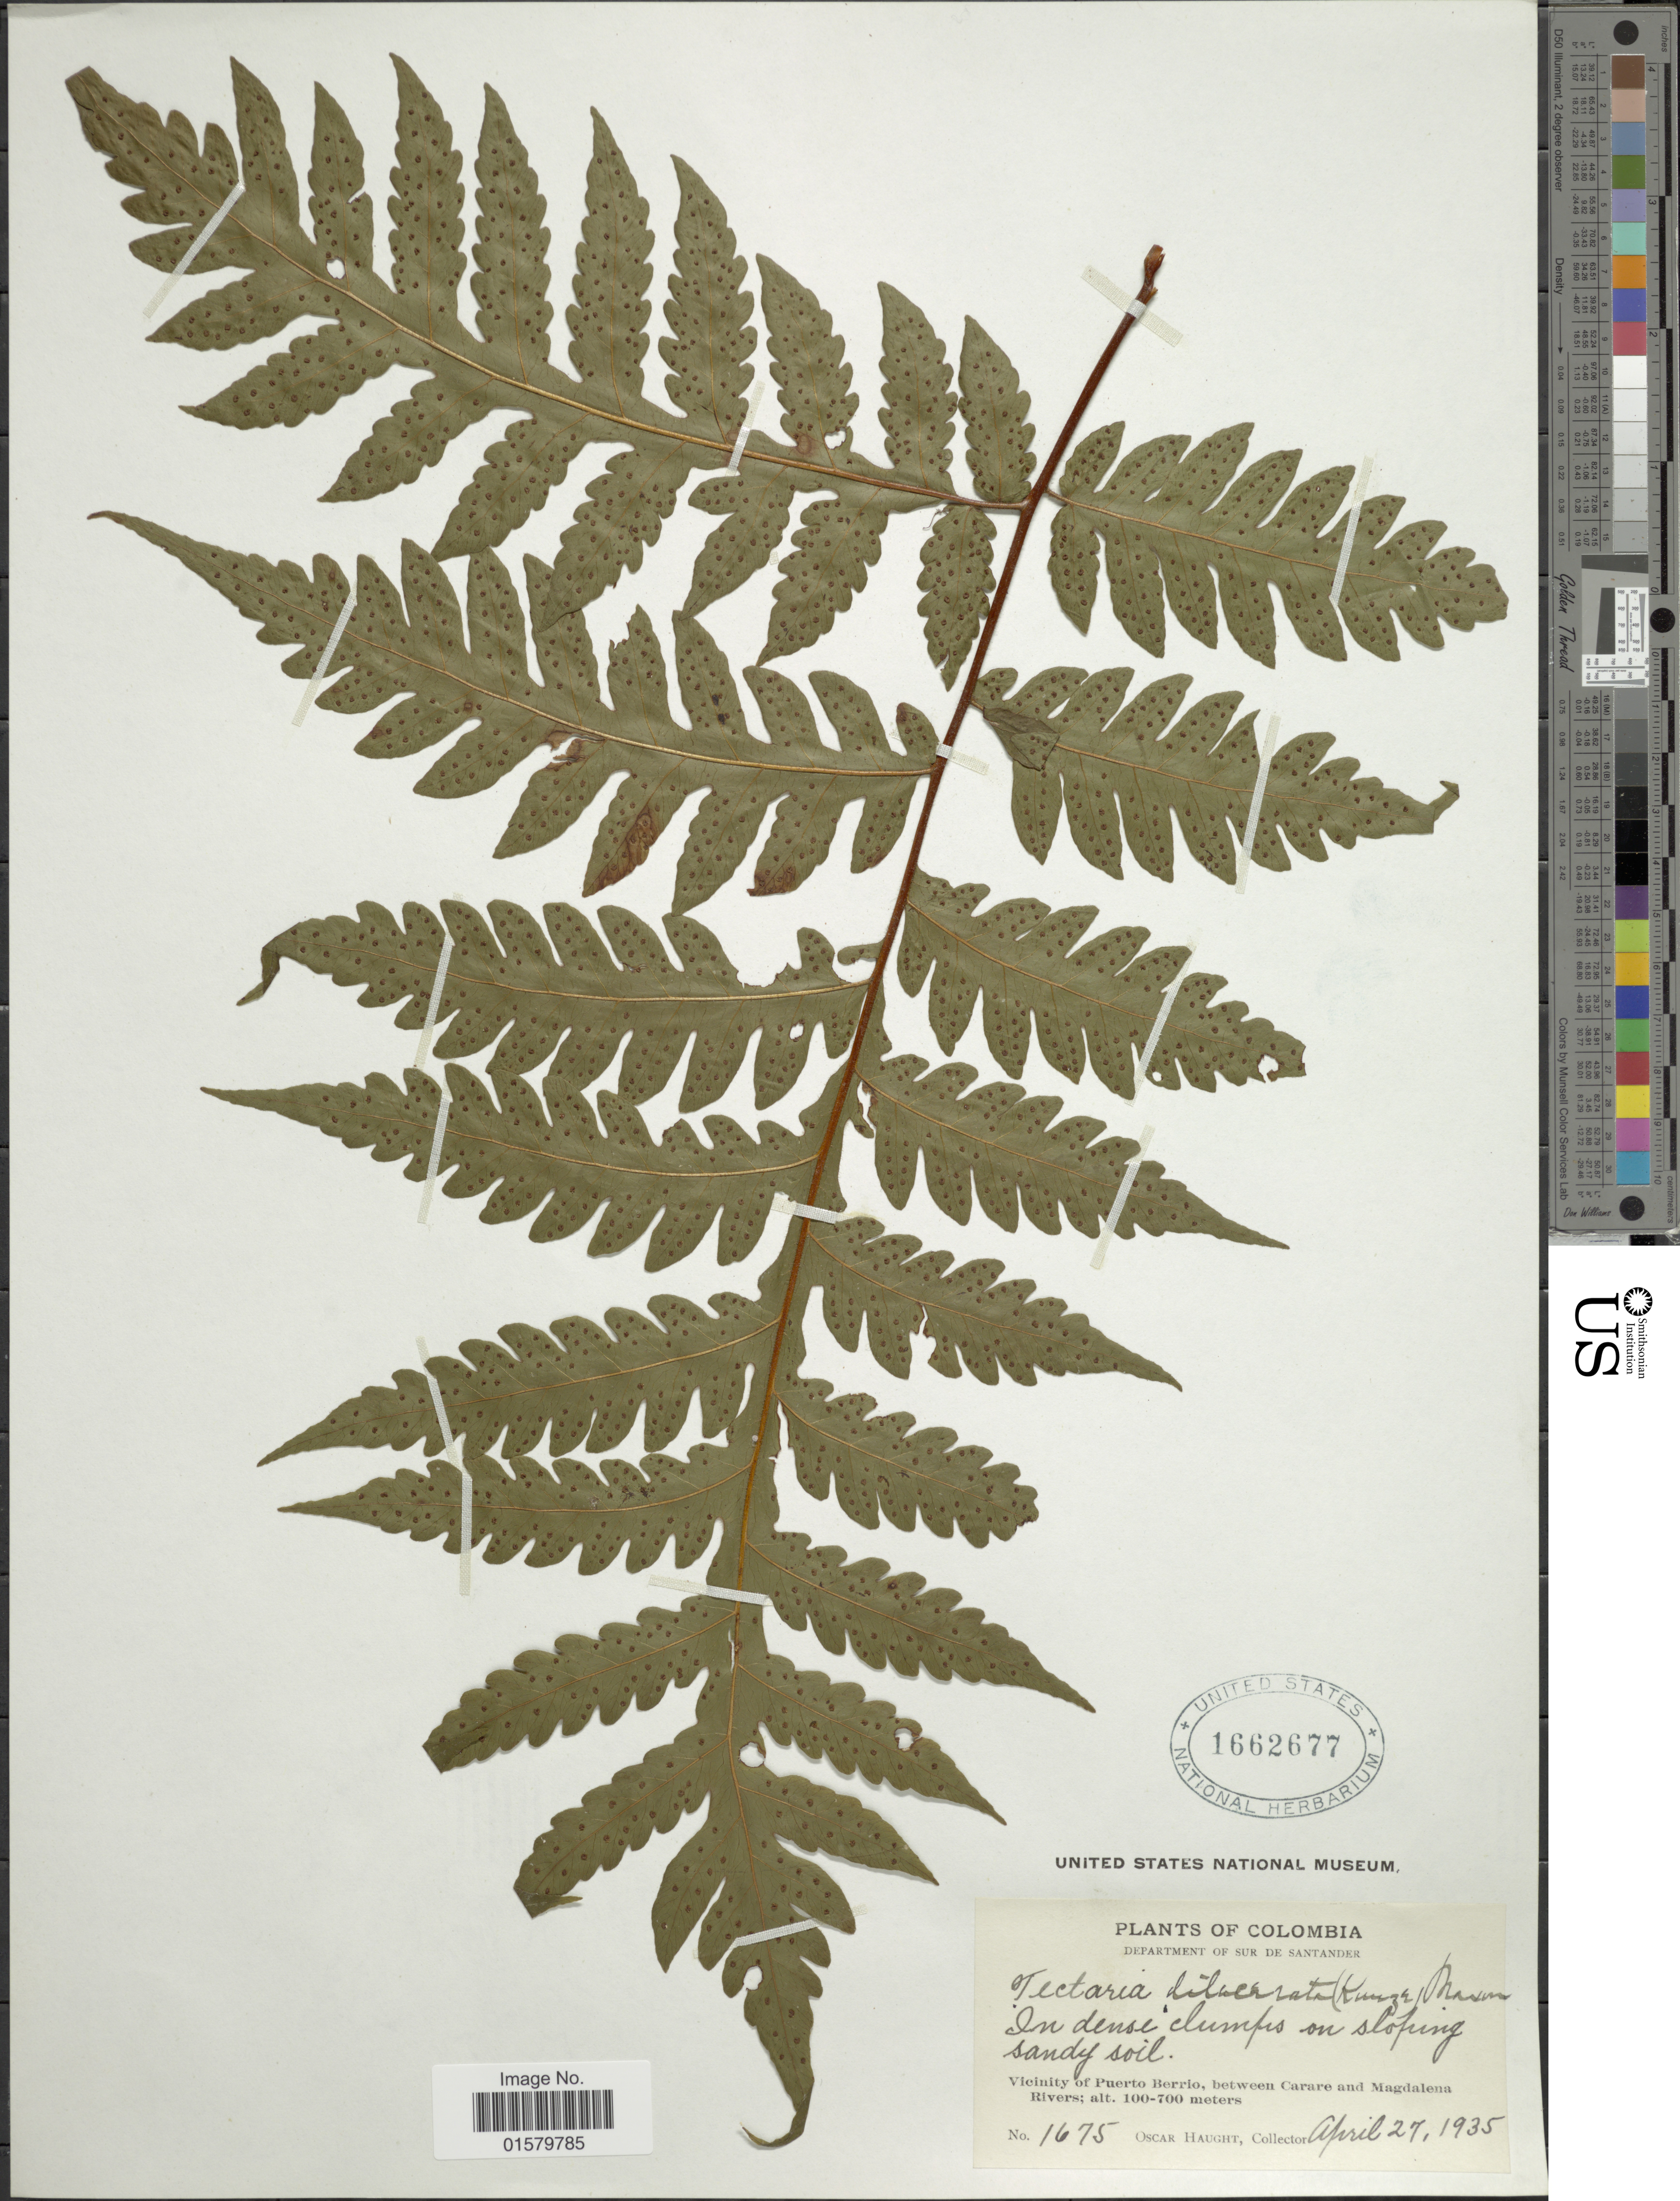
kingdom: Plantae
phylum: Tracheophyta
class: Polypodiopsida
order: Polypodiales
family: Tectariaceae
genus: Tectaria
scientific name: Tectaria mexicana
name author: (Fée) C.V. Morton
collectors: O. L. Haught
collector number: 1675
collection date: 1935-04-27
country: Colombia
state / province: Santander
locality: Vicinity of Puerto Berrio, between Carare and Magdalena Rivers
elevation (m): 100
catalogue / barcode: US 1662677